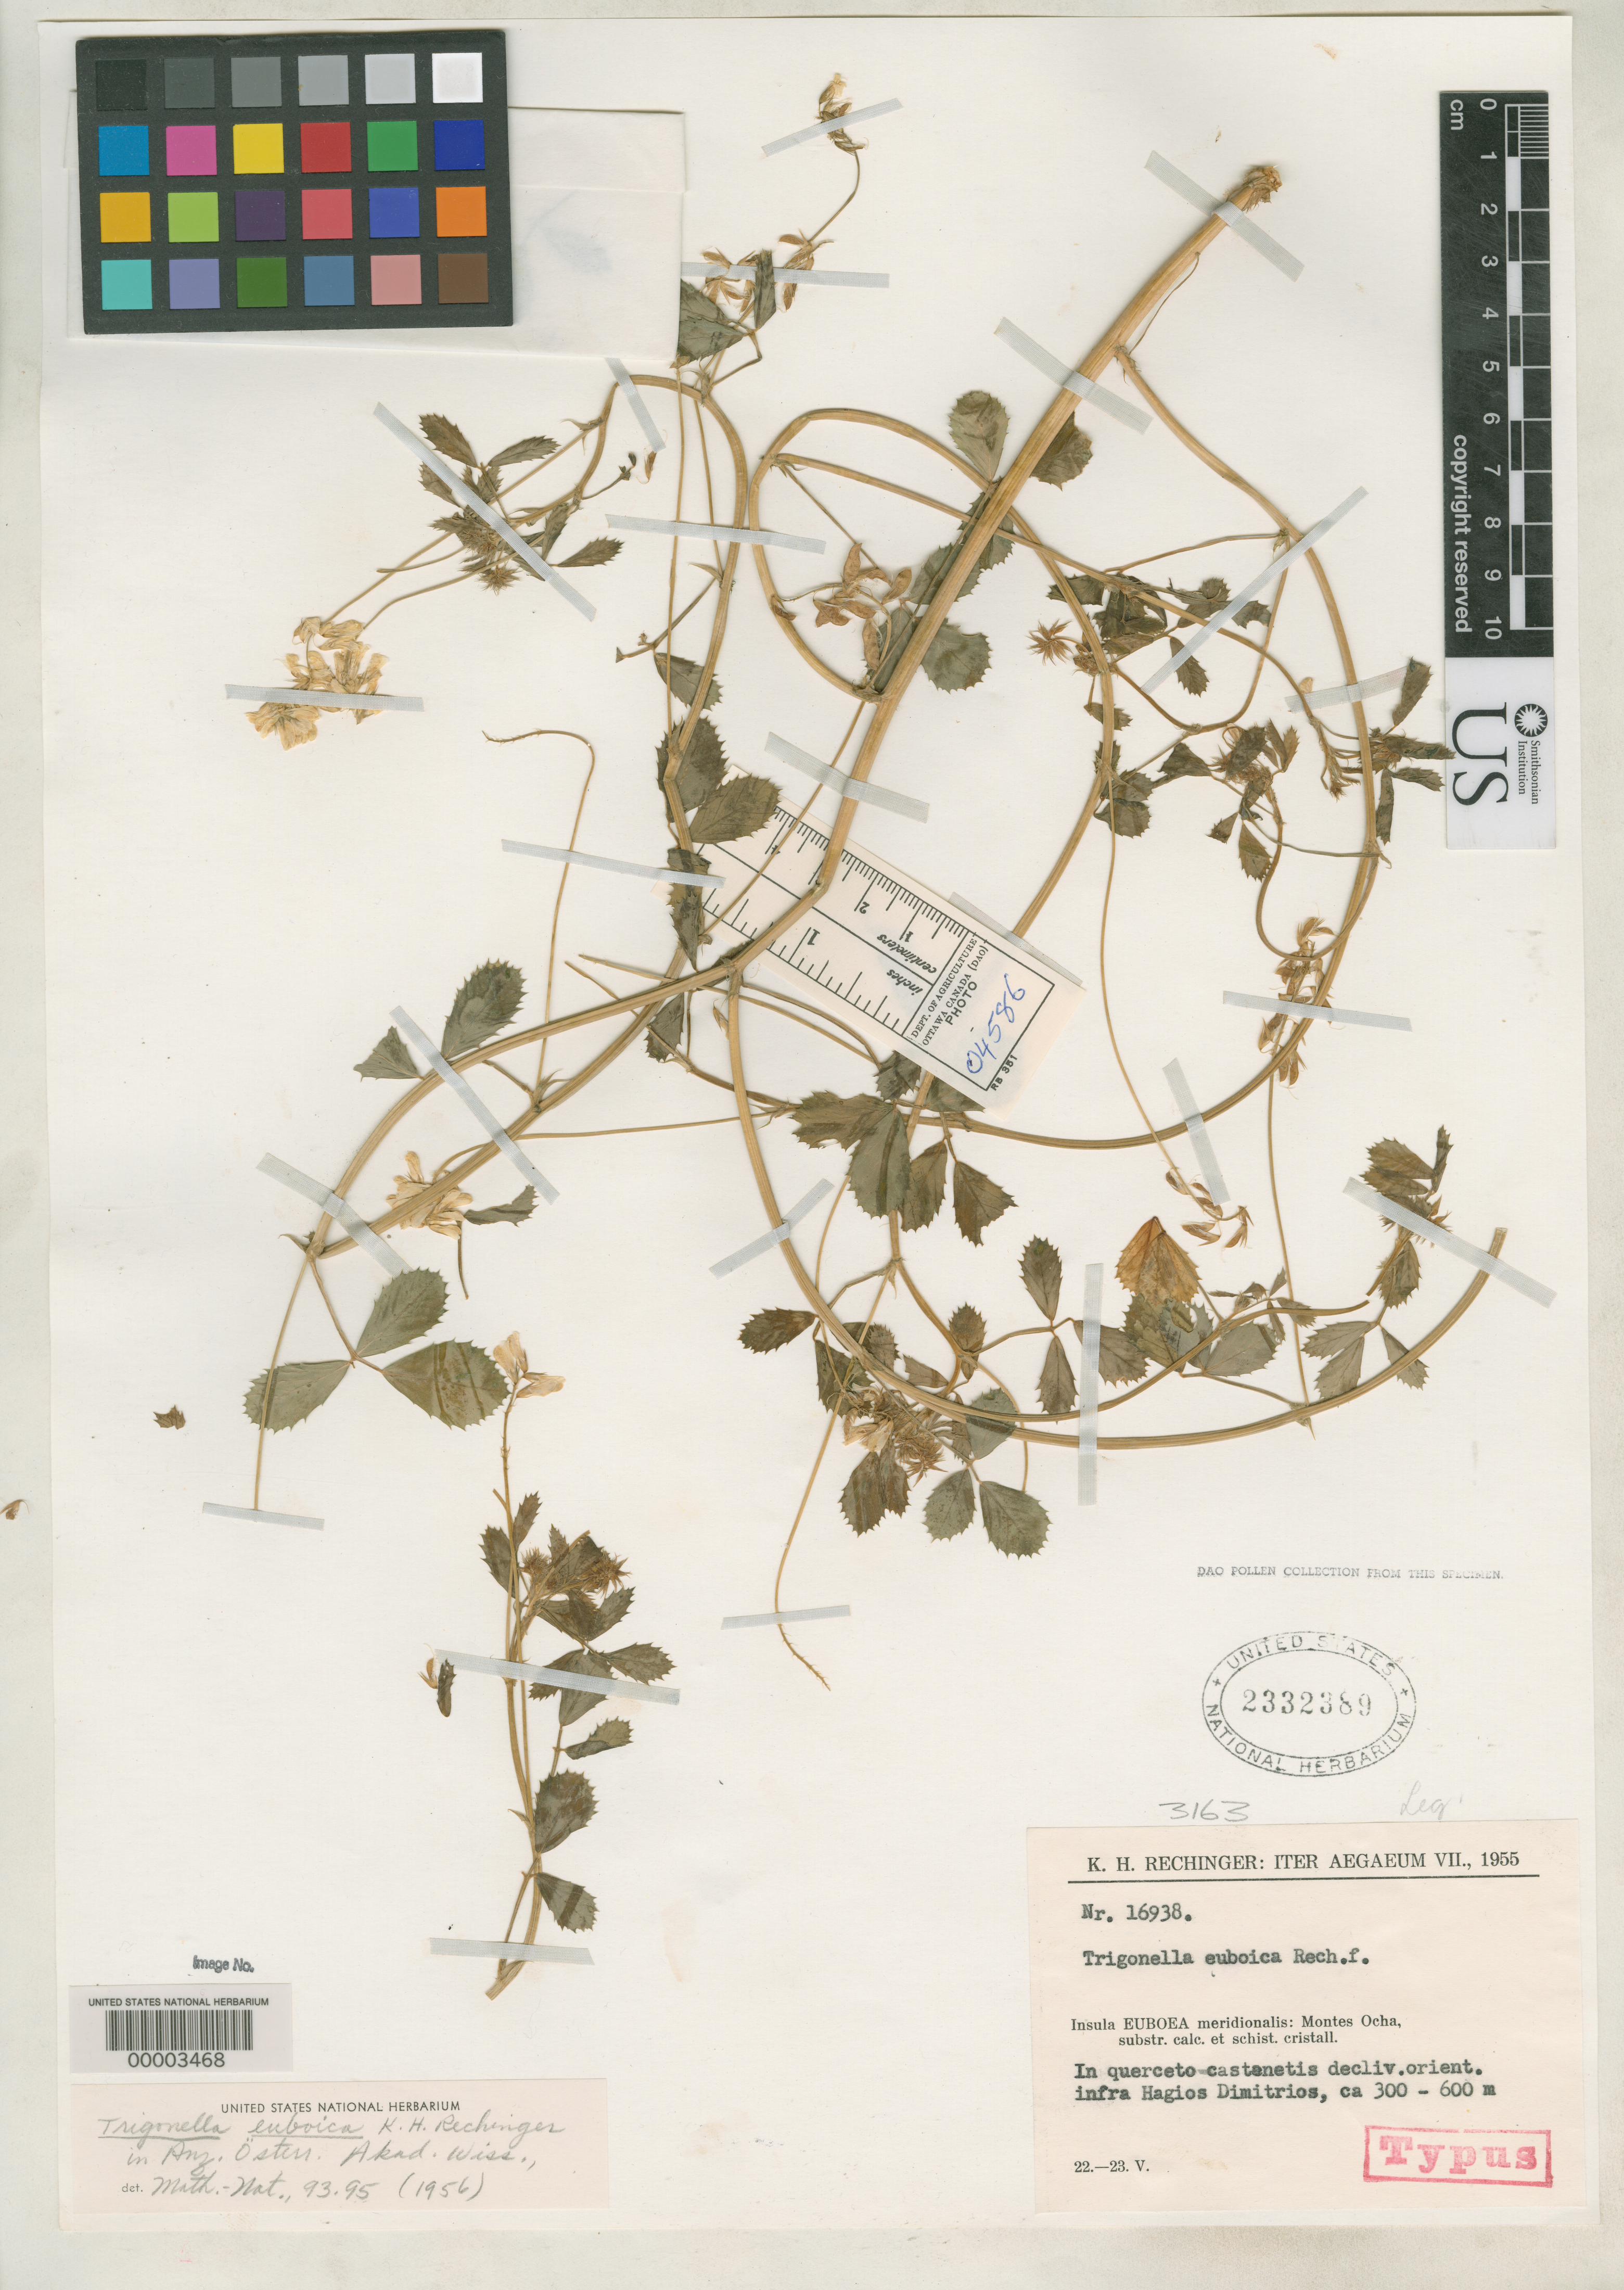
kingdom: Plantae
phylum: Tracheophyta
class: Magnoliopsida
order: Fabales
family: Fabaceae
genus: Trigonella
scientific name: Trigonella euboica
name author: Rech. f.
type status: Isotype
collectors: K. H. Rechinger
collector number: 16938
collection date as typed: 23 May 1955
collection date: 1955-05-23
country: Greece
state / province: Central Greece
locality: Mt. Ocha, below Hagios Dimitrios.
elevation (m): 300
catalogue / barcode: US 2332389